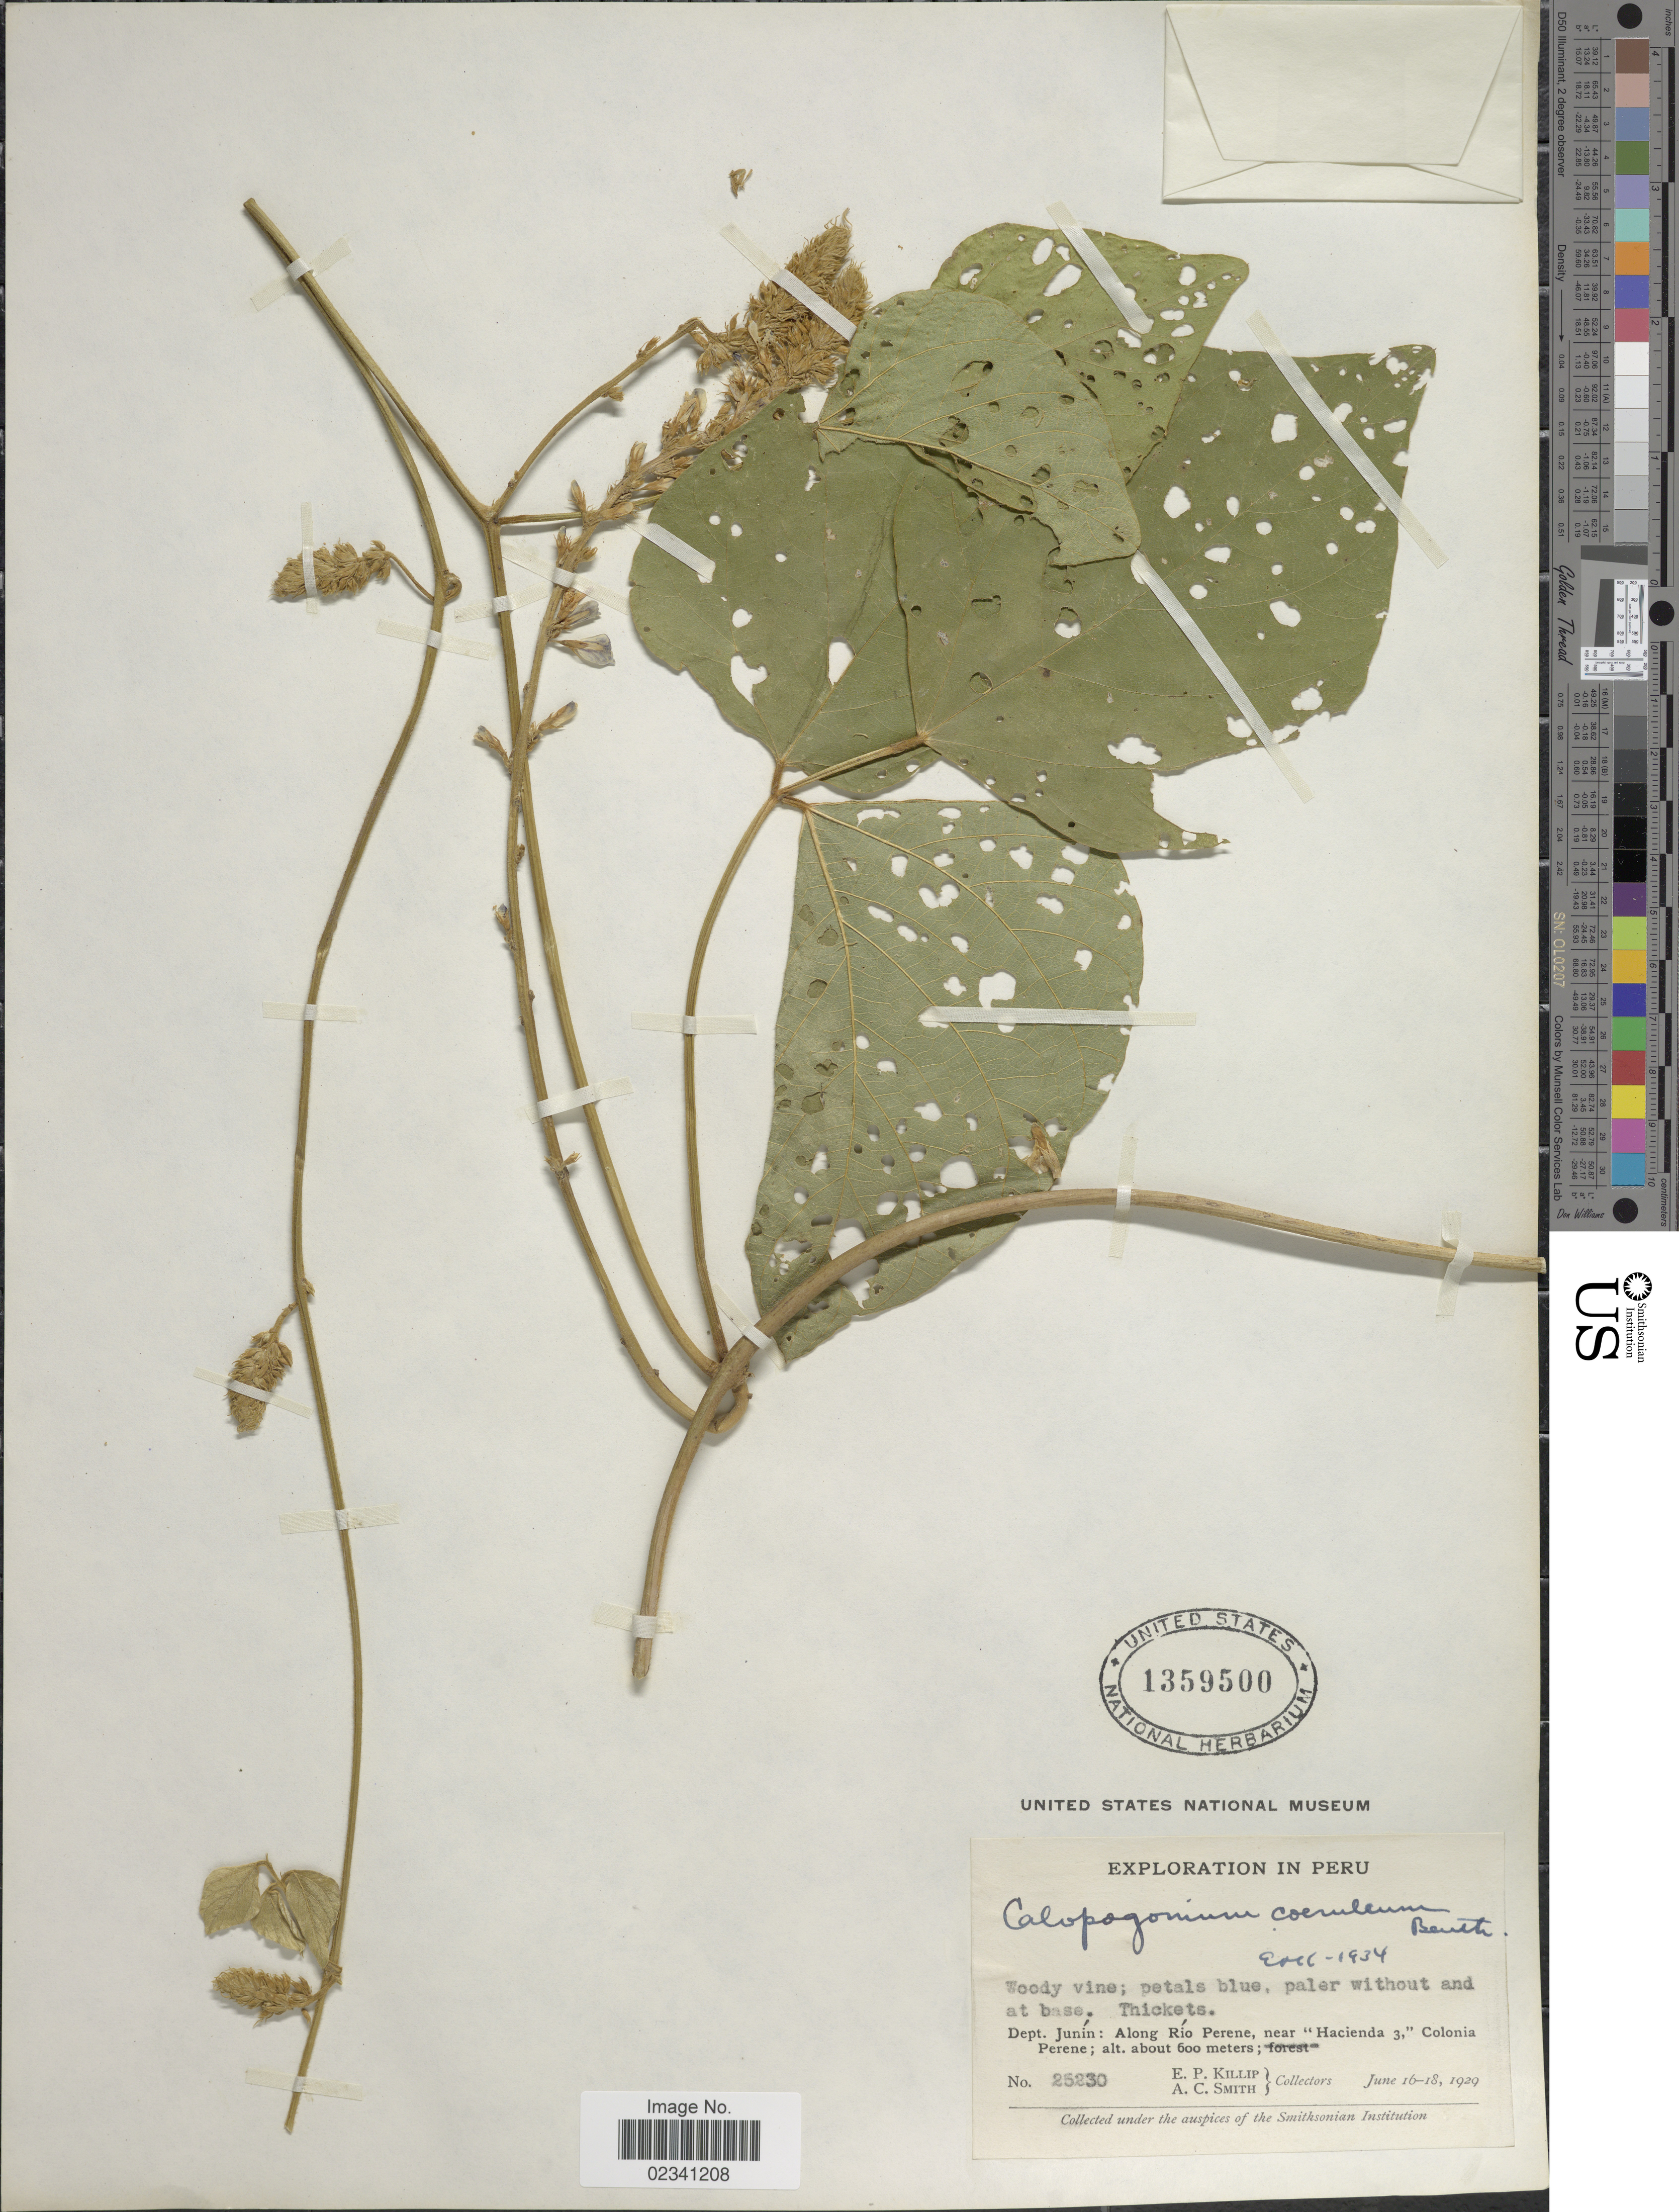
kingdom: Plantae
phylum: Tracheophyta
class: Magnoliopsida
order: Fabales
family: Fabaceae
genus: Calopogonium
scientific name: Calopogonium caeruleum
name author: (Benth.) C. Wright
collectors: E. P. Killip & A. C. Smith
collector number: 25230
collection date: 1929-06-16/1929-06-18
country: Peru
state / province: Junín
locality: Along Rio Perene, near "Hacienda 3", Colonia Perene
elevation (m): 600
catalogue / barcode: US 1359500